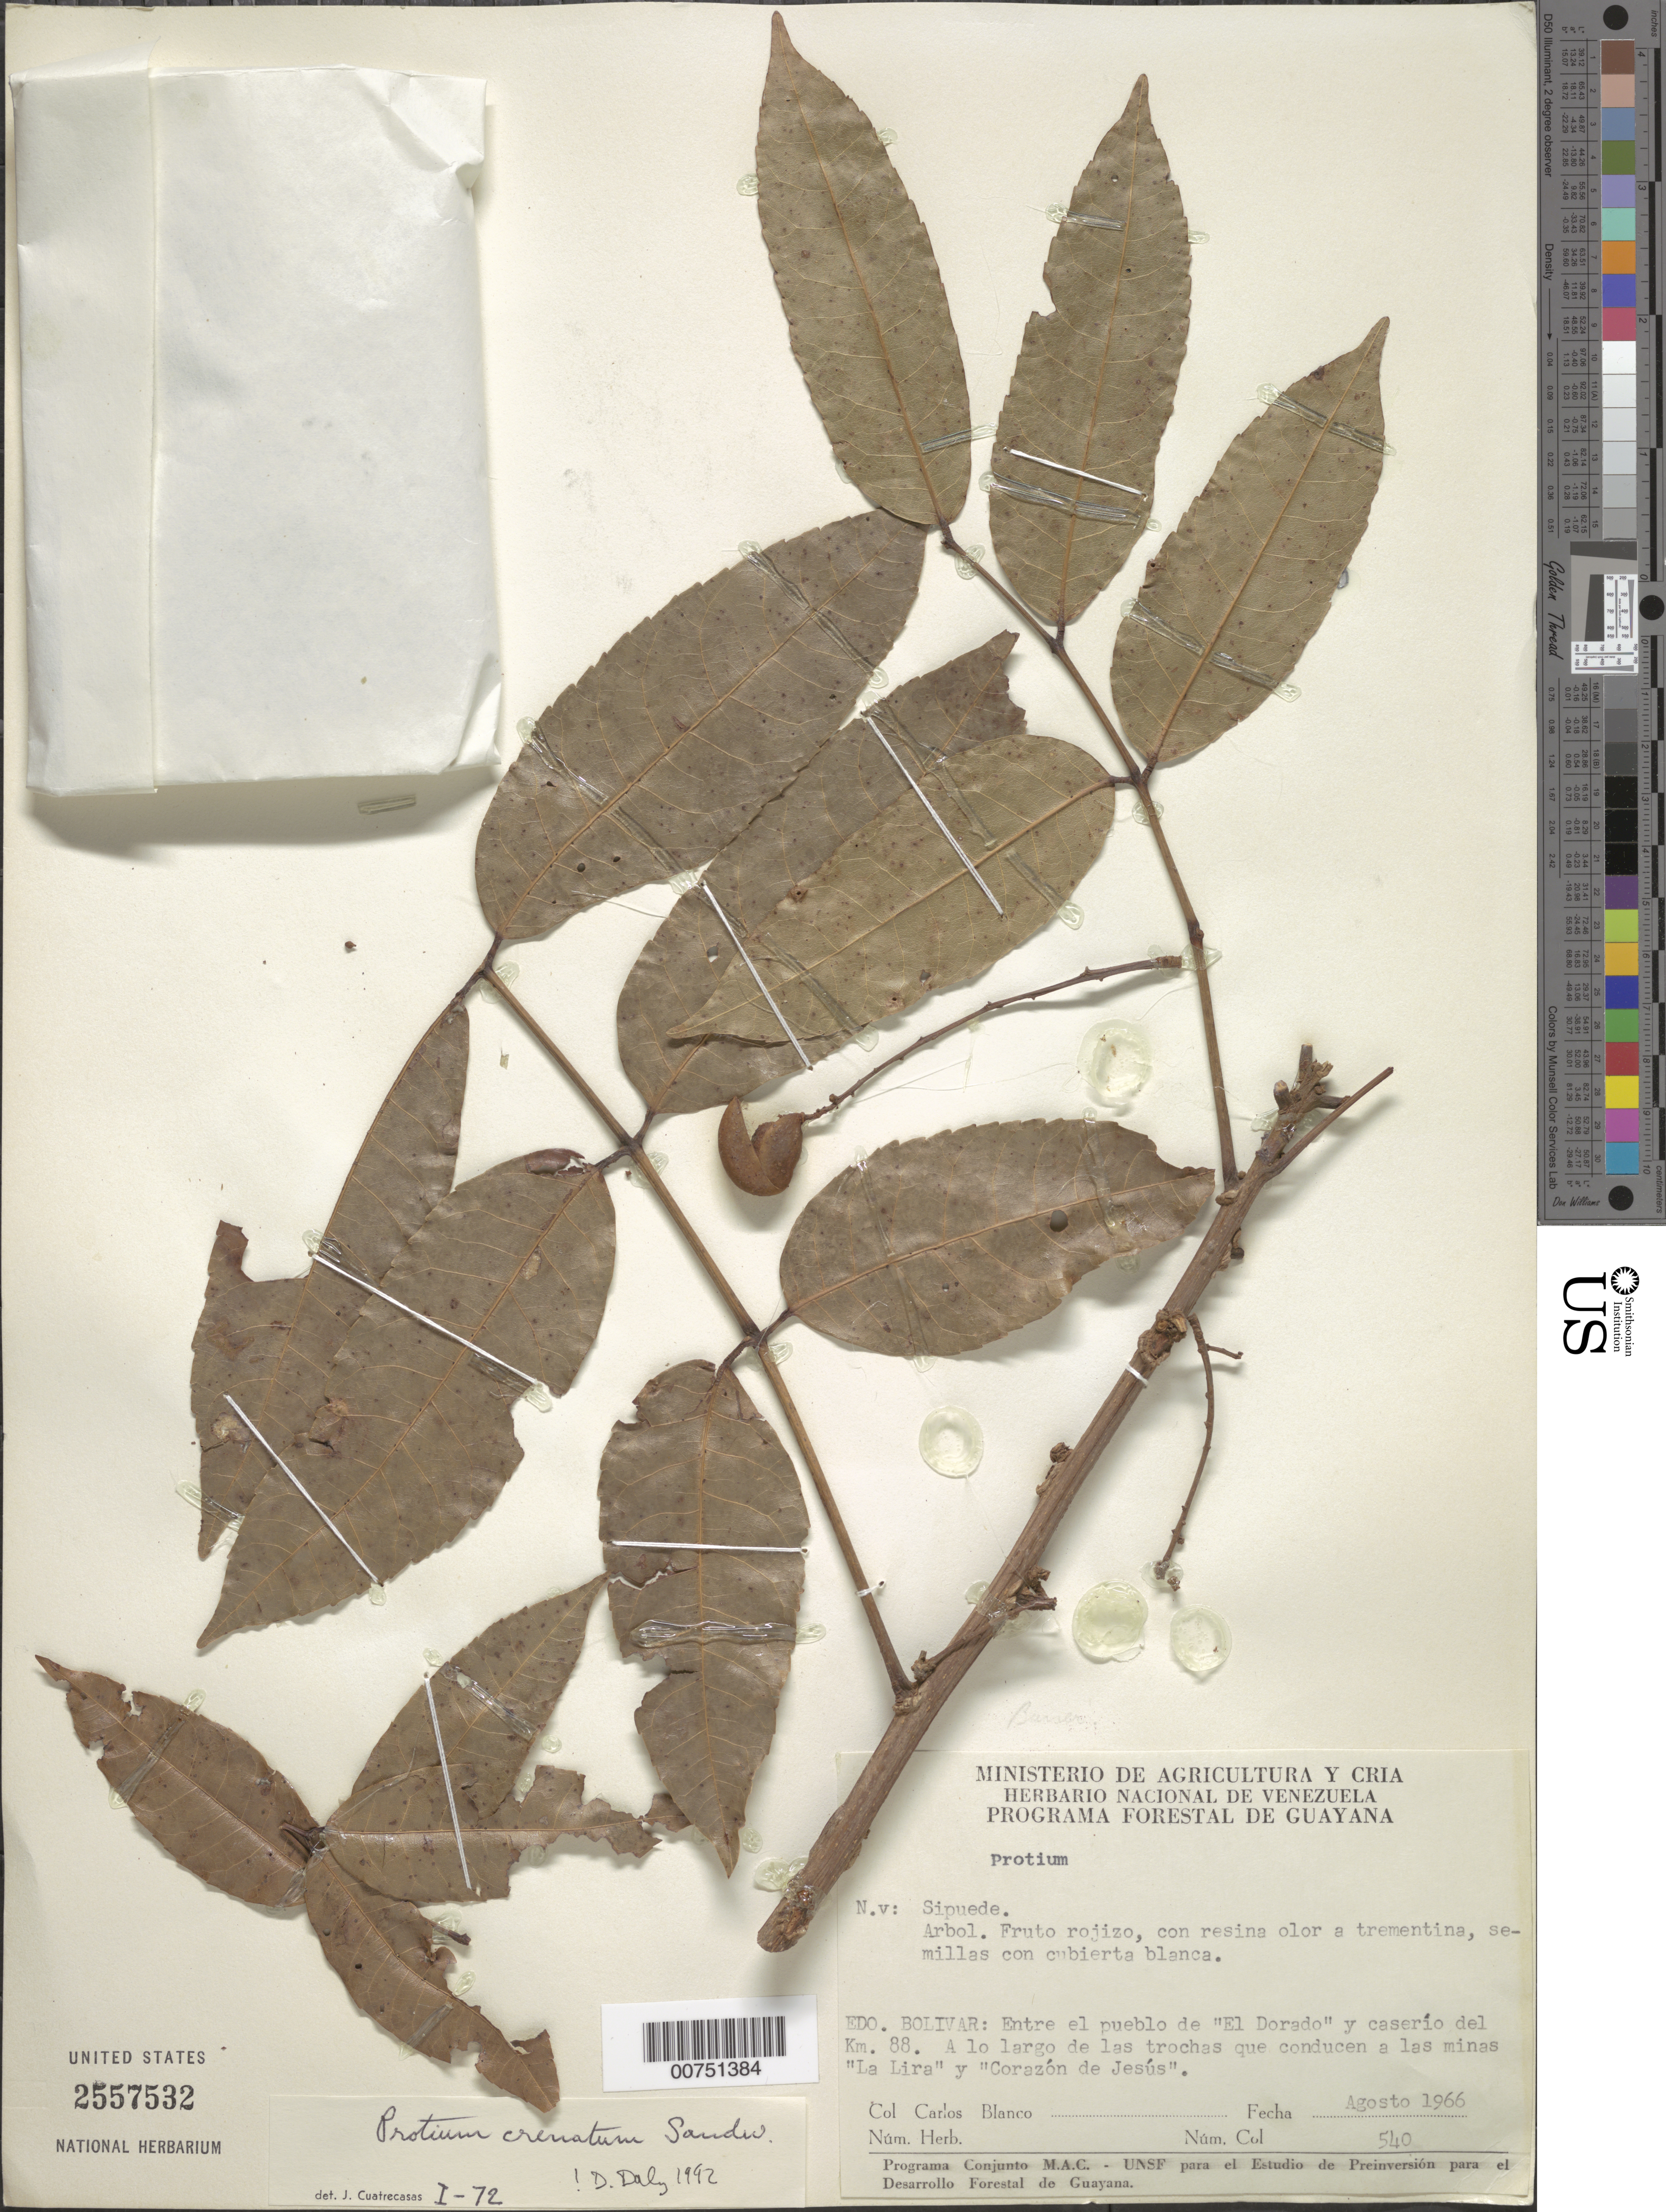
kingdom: Plantae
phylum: Tracheophyta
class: Magnoliopsida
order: Sapindales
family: Burseraceae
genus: Protium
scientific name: Protium crenatum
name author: Sandwith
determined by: Daly, D. C.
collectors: C. A. Blanco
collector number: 540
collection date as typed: Aug-66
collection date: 1966-08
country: Venezuela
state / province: Bolívar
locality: Pueblo "El Dorado" to km 88; along the path to the mines "La Lira" and "Corazón de Jesús" mines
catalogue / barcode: US 2557532